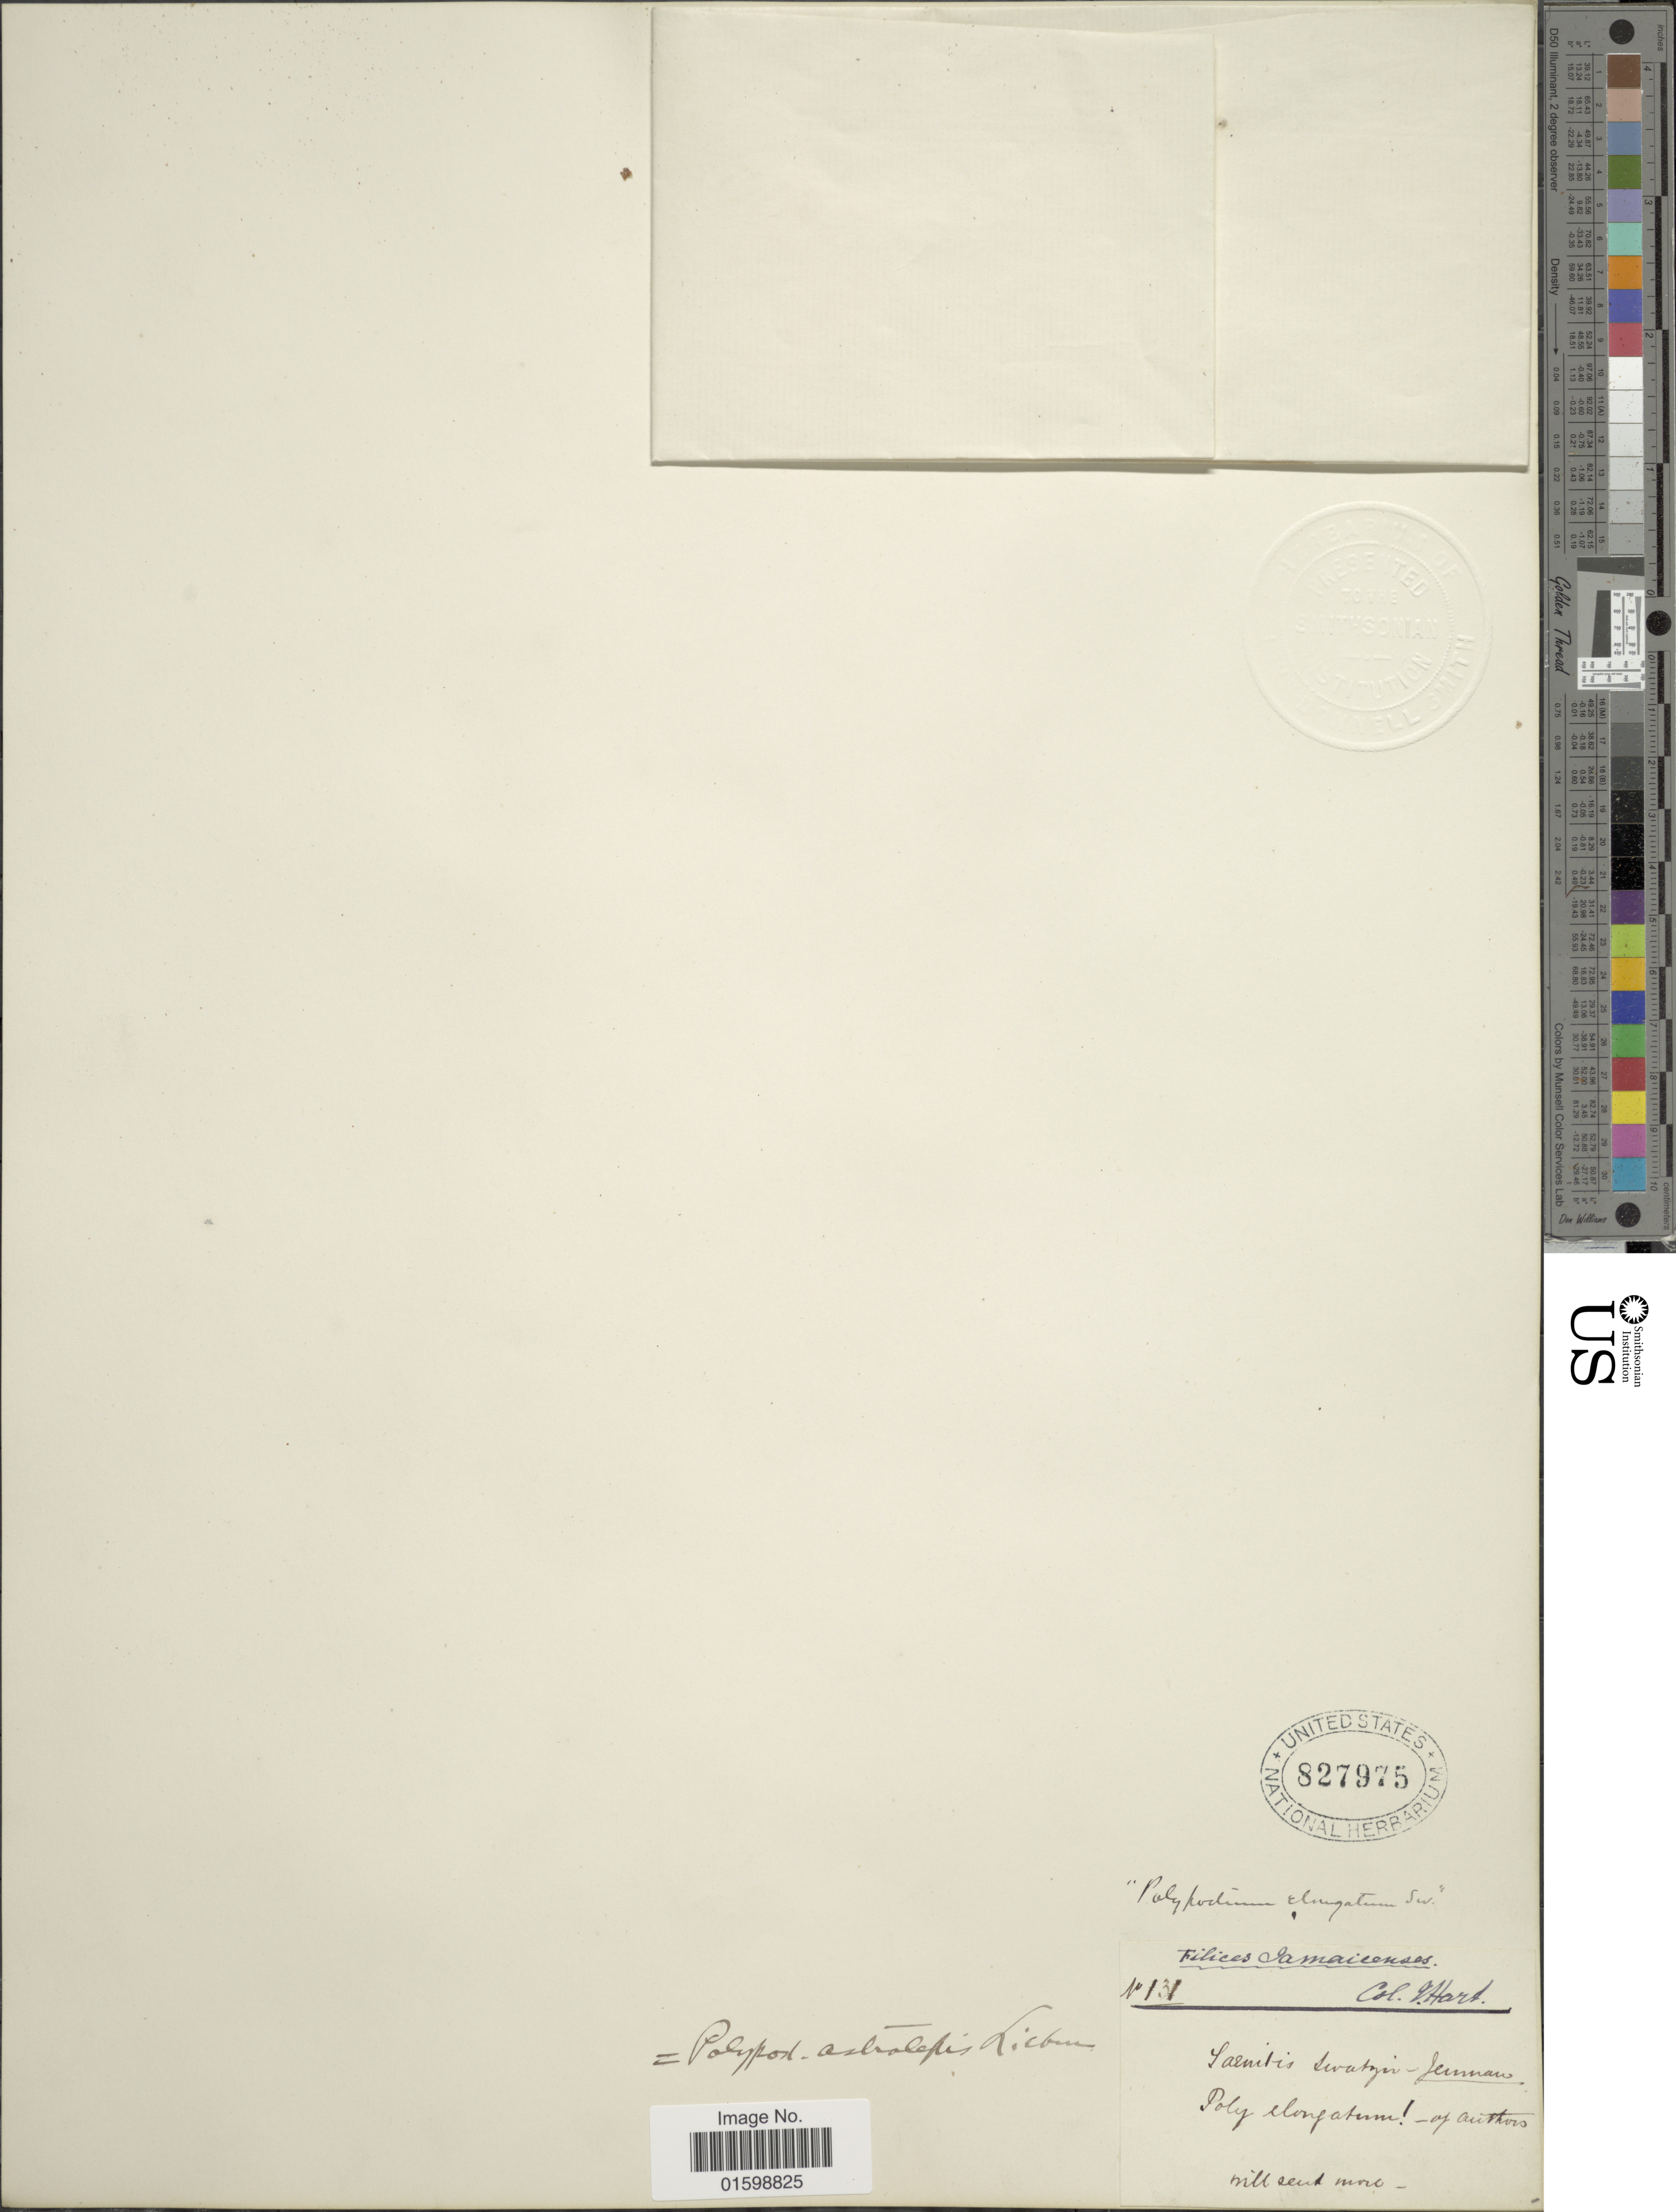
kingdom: Plantae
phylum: Tracheophyta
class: Polypodiopsida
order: Polypodiales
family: Polypodiaceae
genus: Pleopeltis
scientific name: Pleopeltis astrolepis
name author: (Liebm.) E. Fourn.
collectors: V. Hart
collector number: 131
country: Jamaica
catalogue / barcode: US 827975